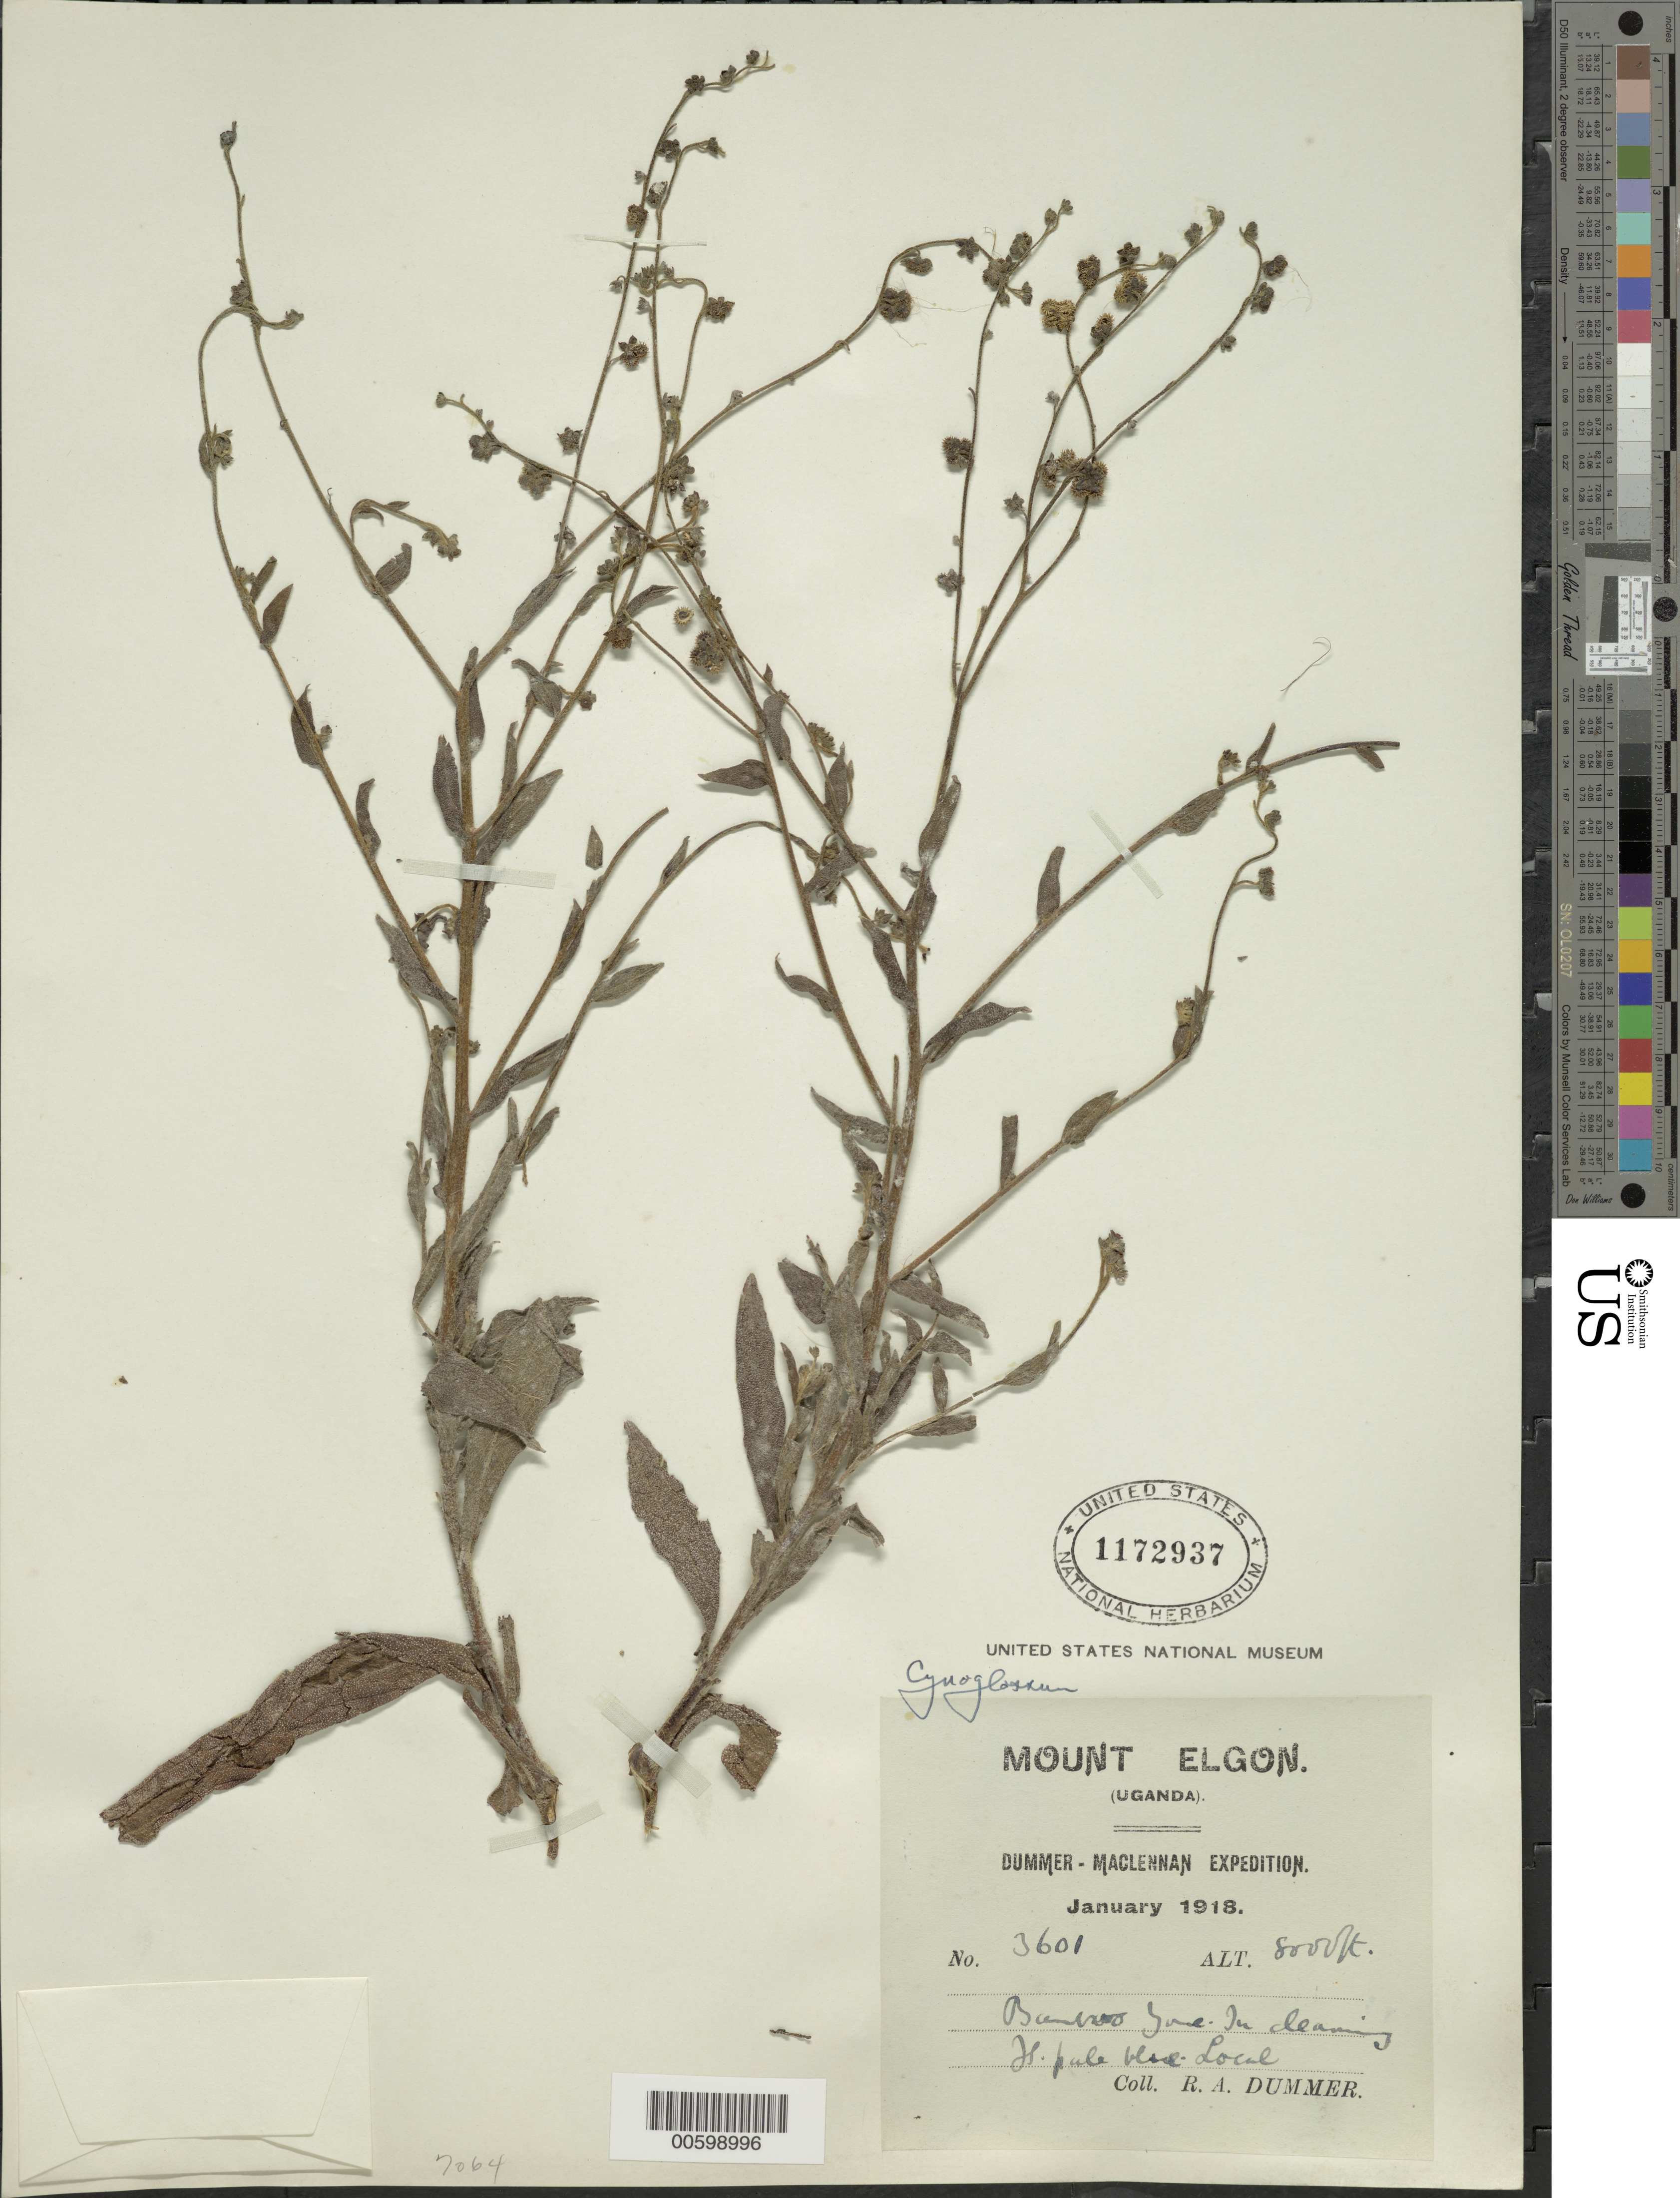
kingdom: Plantae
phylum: Tracheophyta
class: Magnoliopsida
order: Boraginales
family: Boraginaceae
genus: Cynoglossum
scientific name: Cynoglossum sp.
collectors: R. Dümmer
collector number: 3601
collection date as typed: Jan 1918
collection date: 1918-01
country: Uganda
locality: Mount Elgon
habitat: Bamboo zone.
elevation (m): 2438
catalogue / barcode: US 1172937